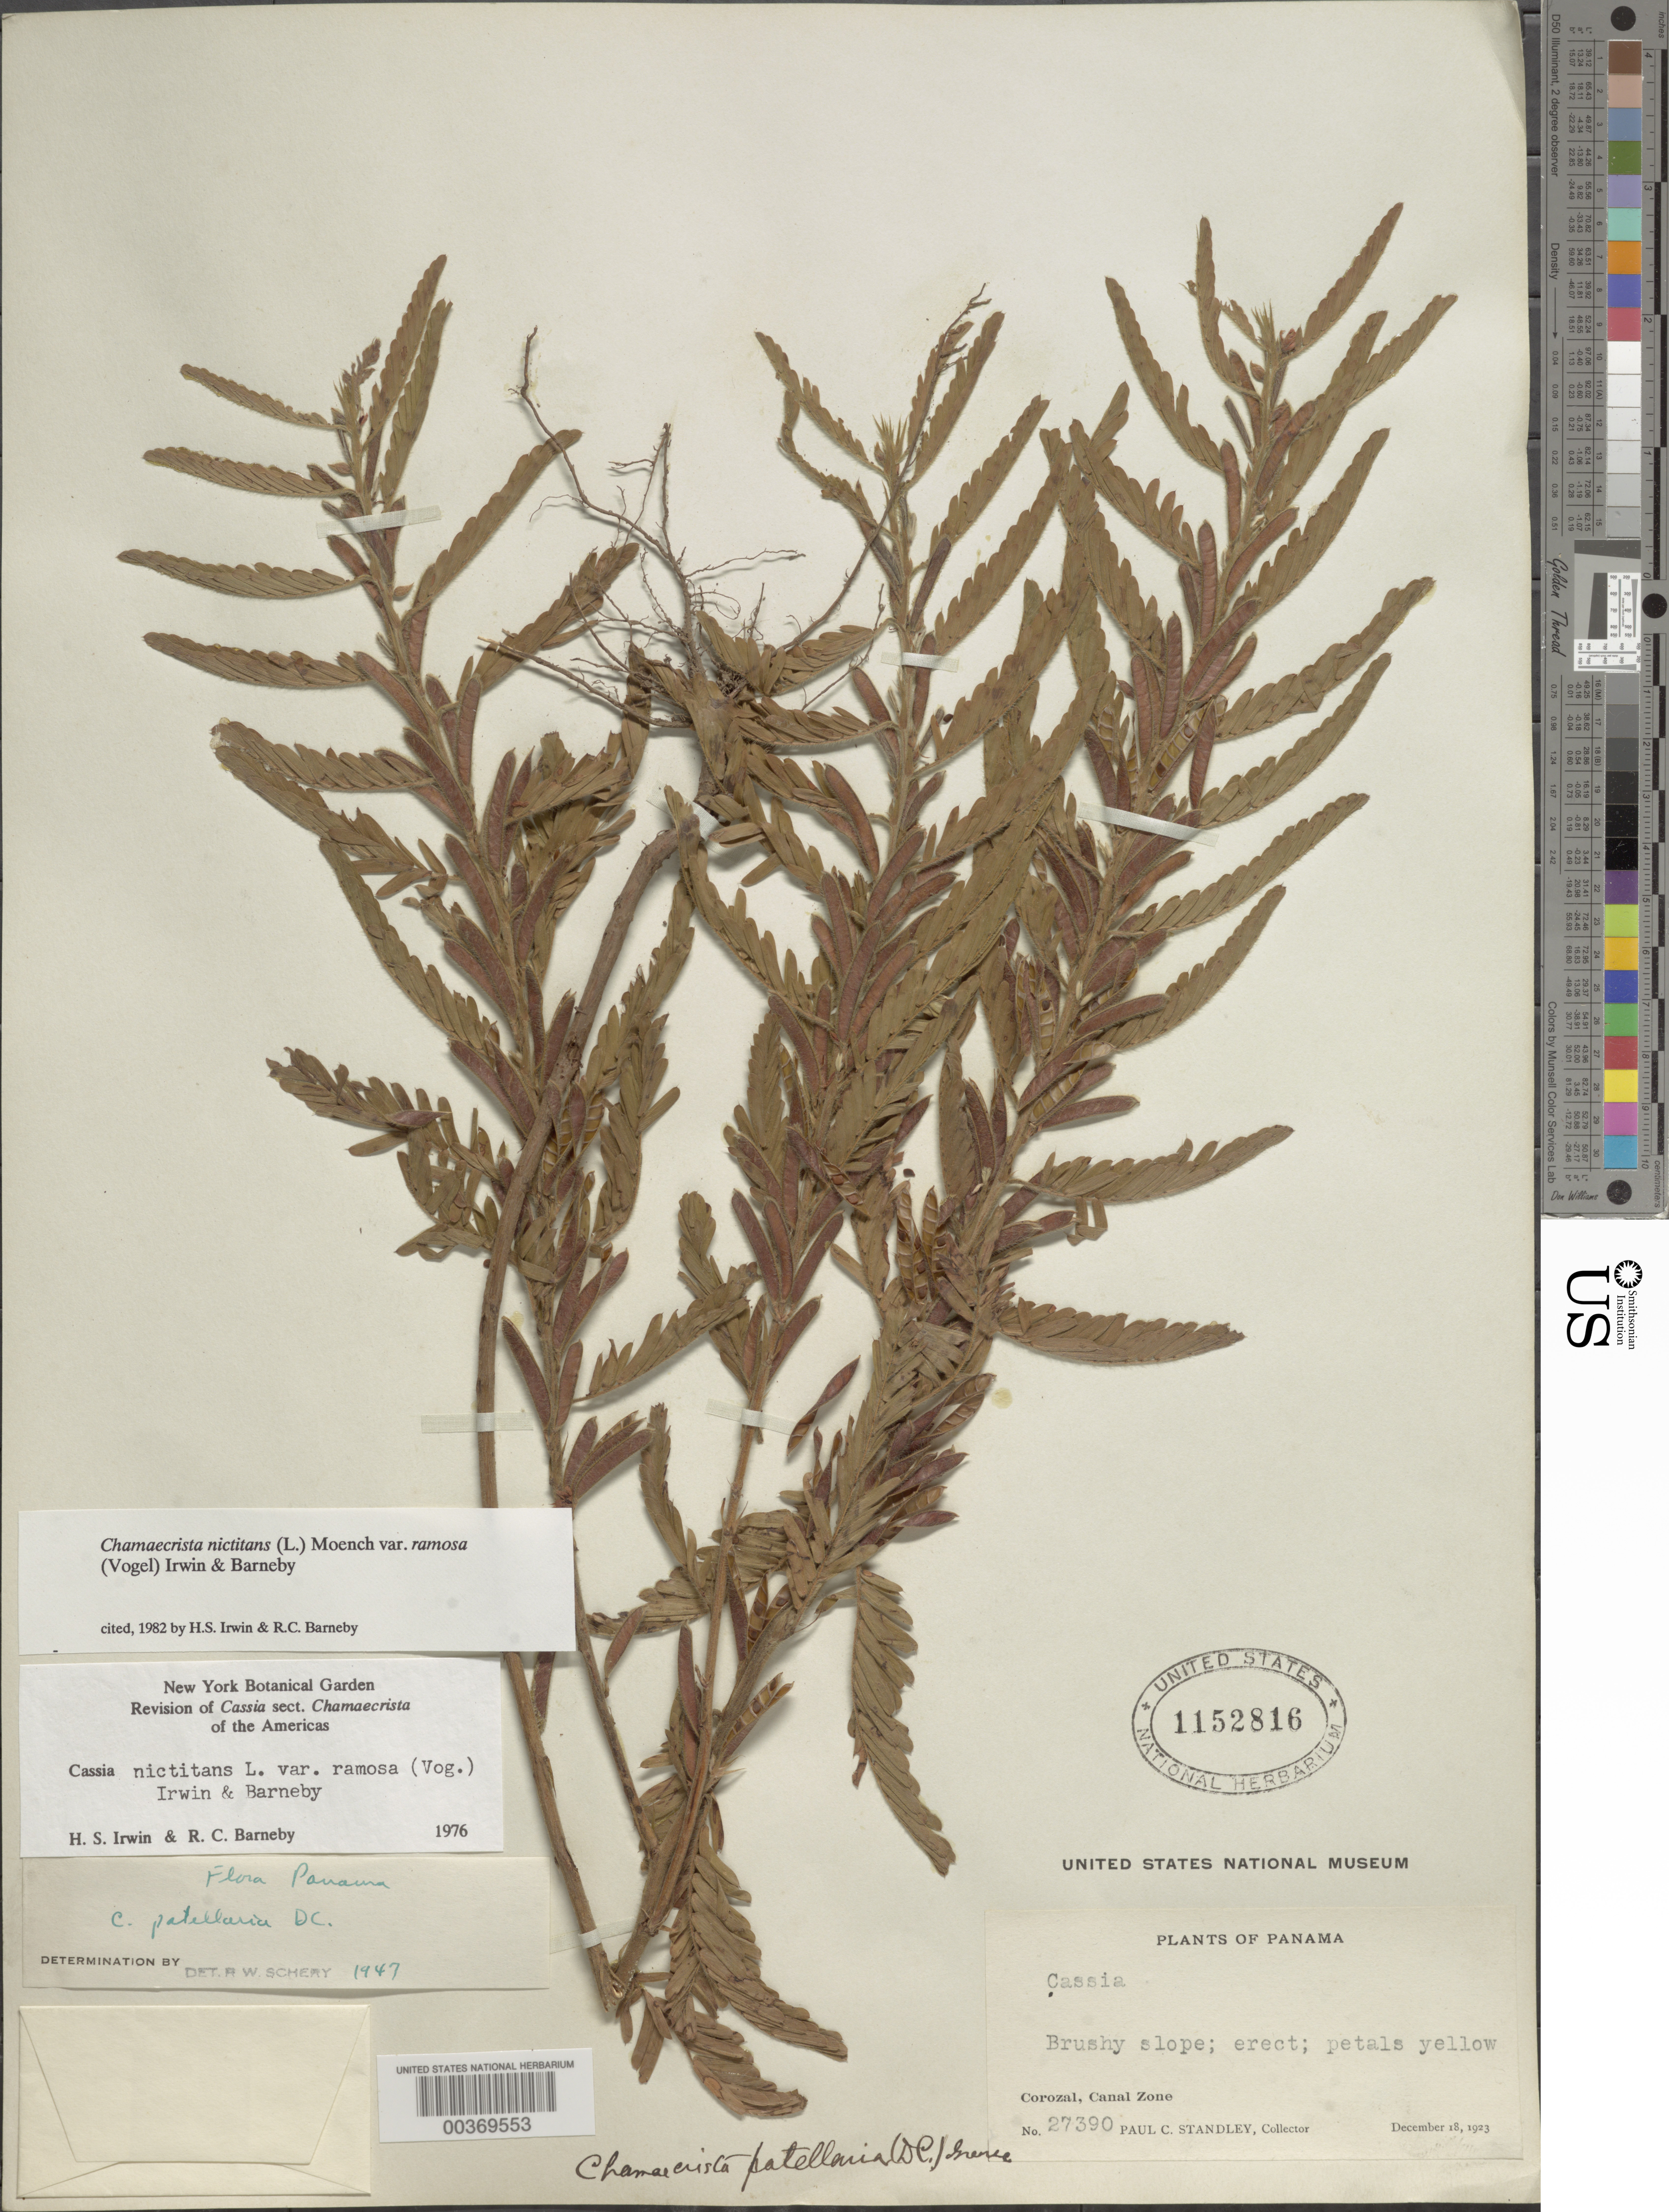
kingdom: Plantae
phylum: Tracheophyta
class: Magnoliopsida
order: Fabales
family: Fabaceae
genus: Chamaecrista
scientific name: Chamaecrista nictitans var. ramosa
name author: (Vogel) H.S. Irwin & Barneby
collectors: P. C. Standley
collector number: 27390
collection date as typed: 18 Dec 1923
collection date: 1923-12-18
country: Panama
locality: Corozal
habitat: Brushy slope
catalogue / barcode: US 1152816